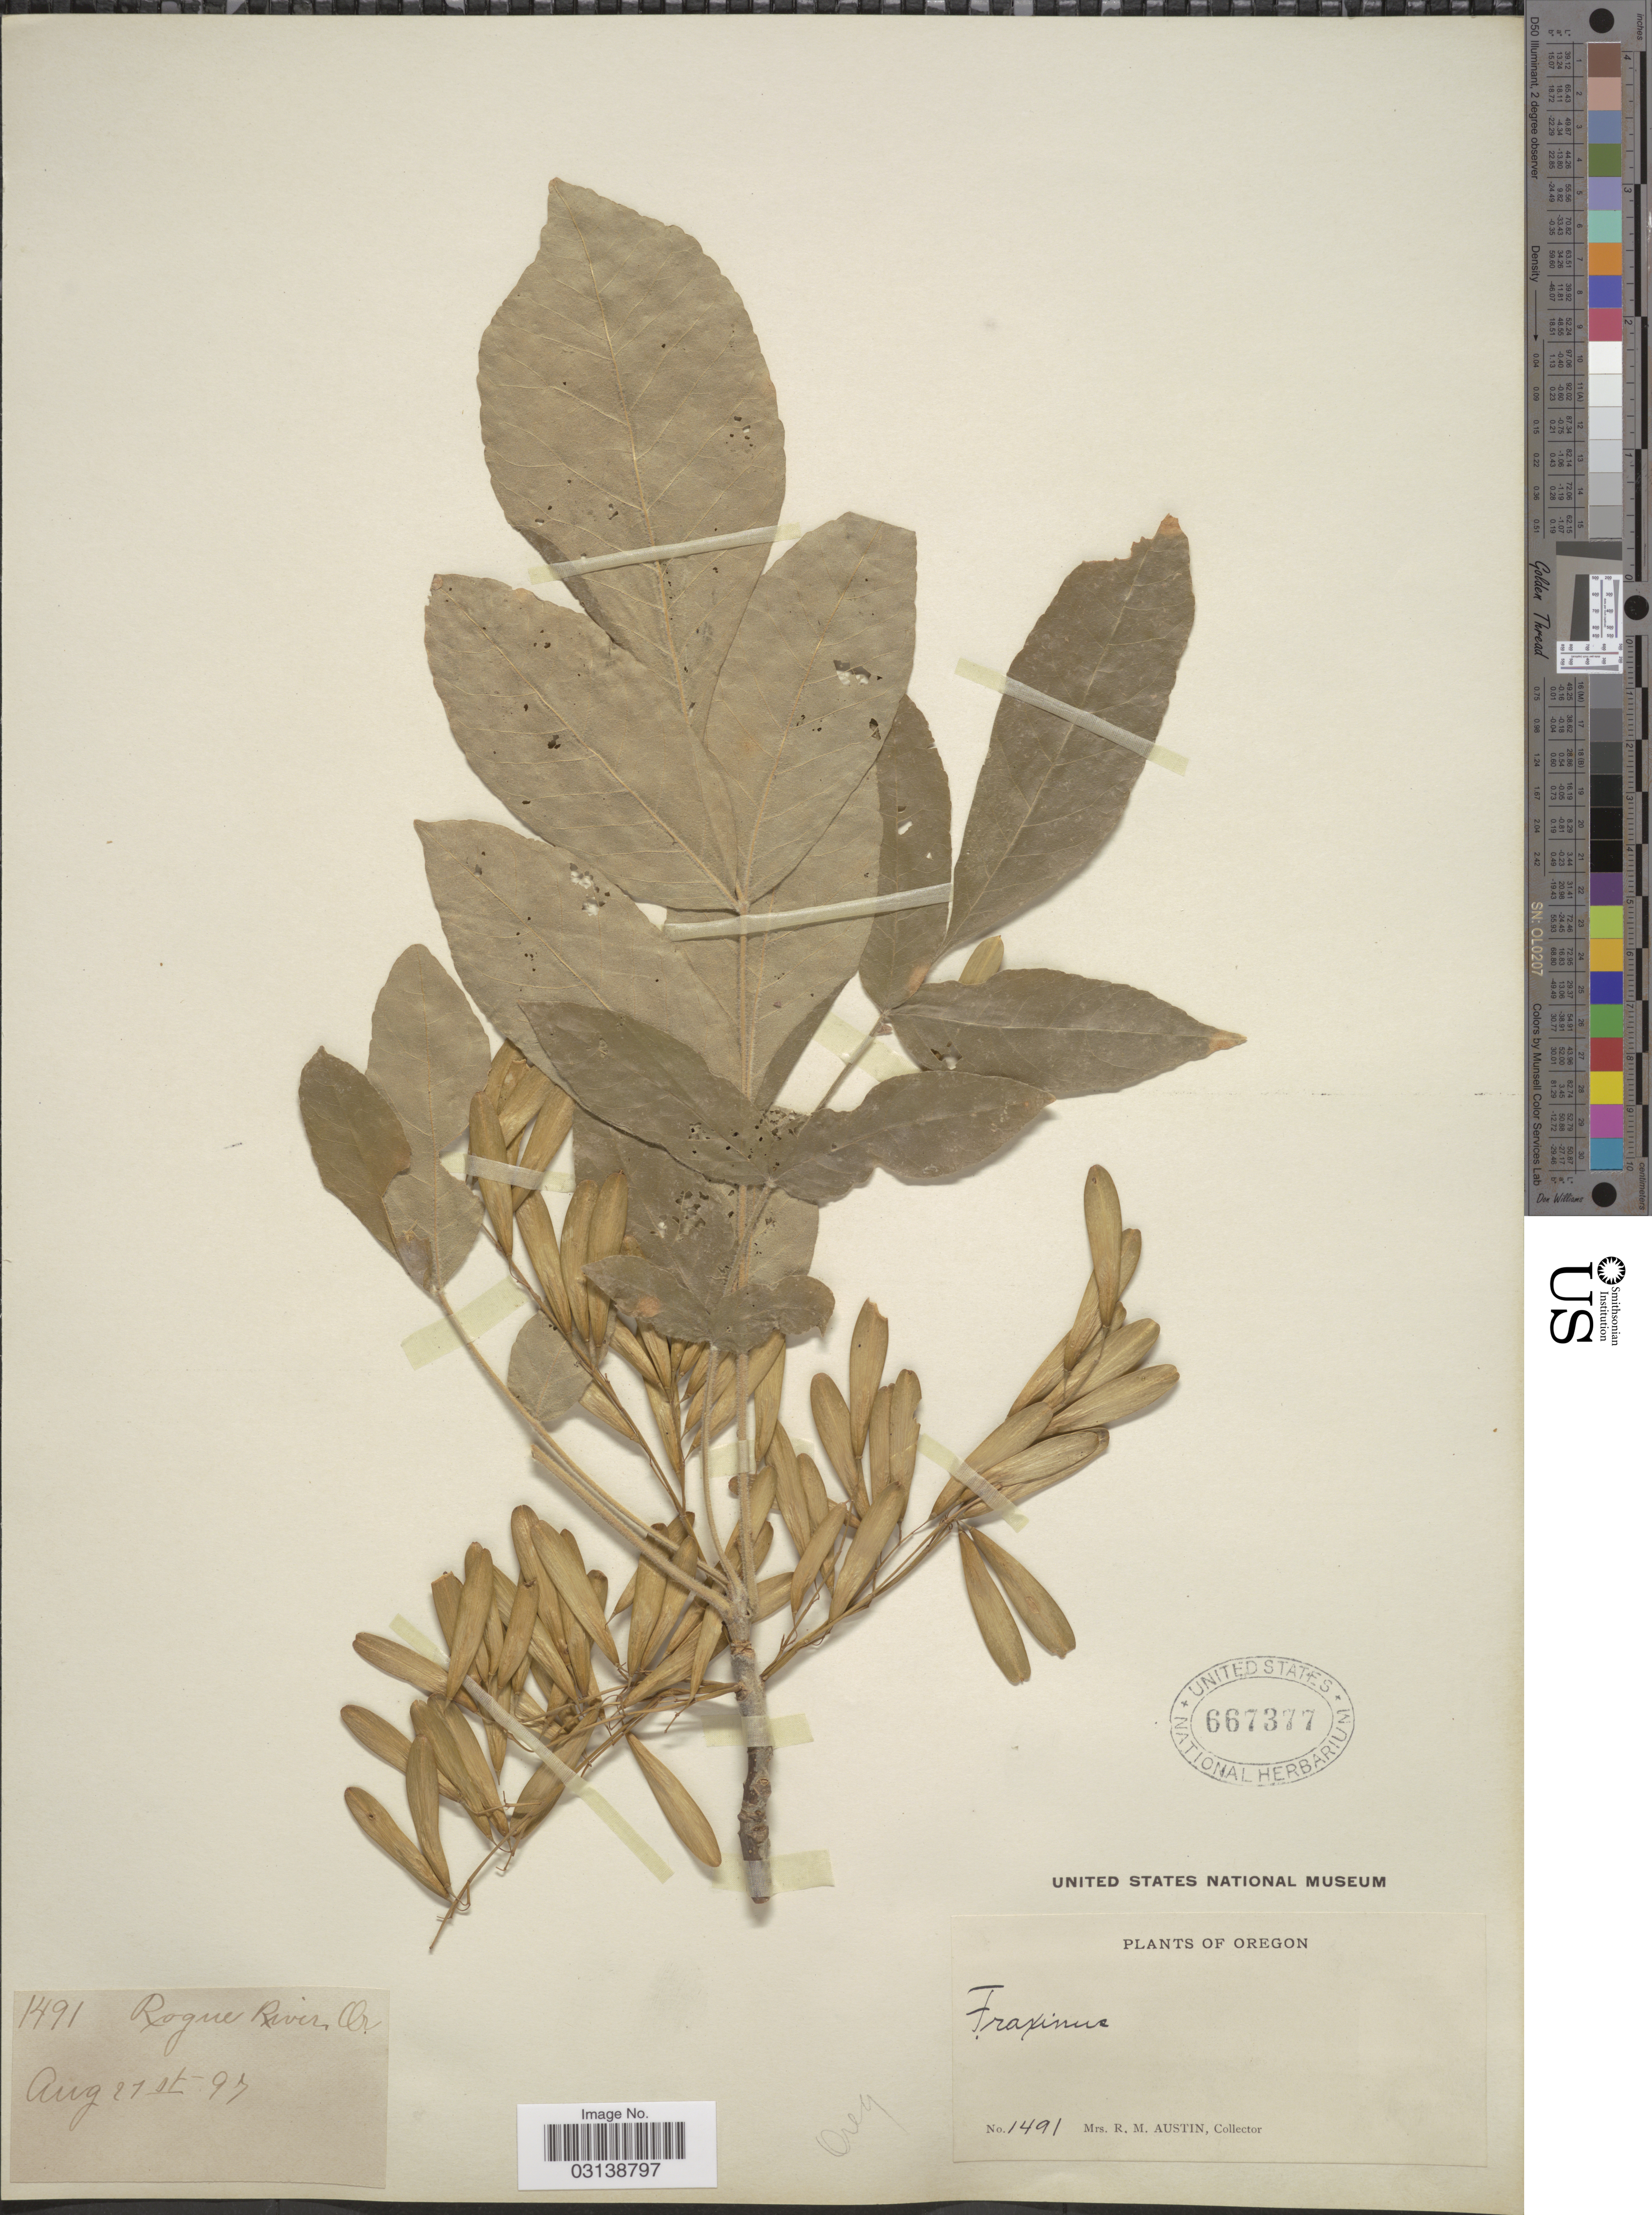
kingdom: Plantae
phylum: Tracheophyta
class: Magnoliopsida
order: Lamiales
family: Oleaceae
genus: Fraxinus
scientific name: Fraxinus latifolia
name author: Benth.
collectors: R. Austin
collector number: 1491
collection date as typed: Transcribed d/m/y: 27/8/97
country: United States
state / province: Oregon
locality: Rogue River.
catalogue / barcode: US 667377